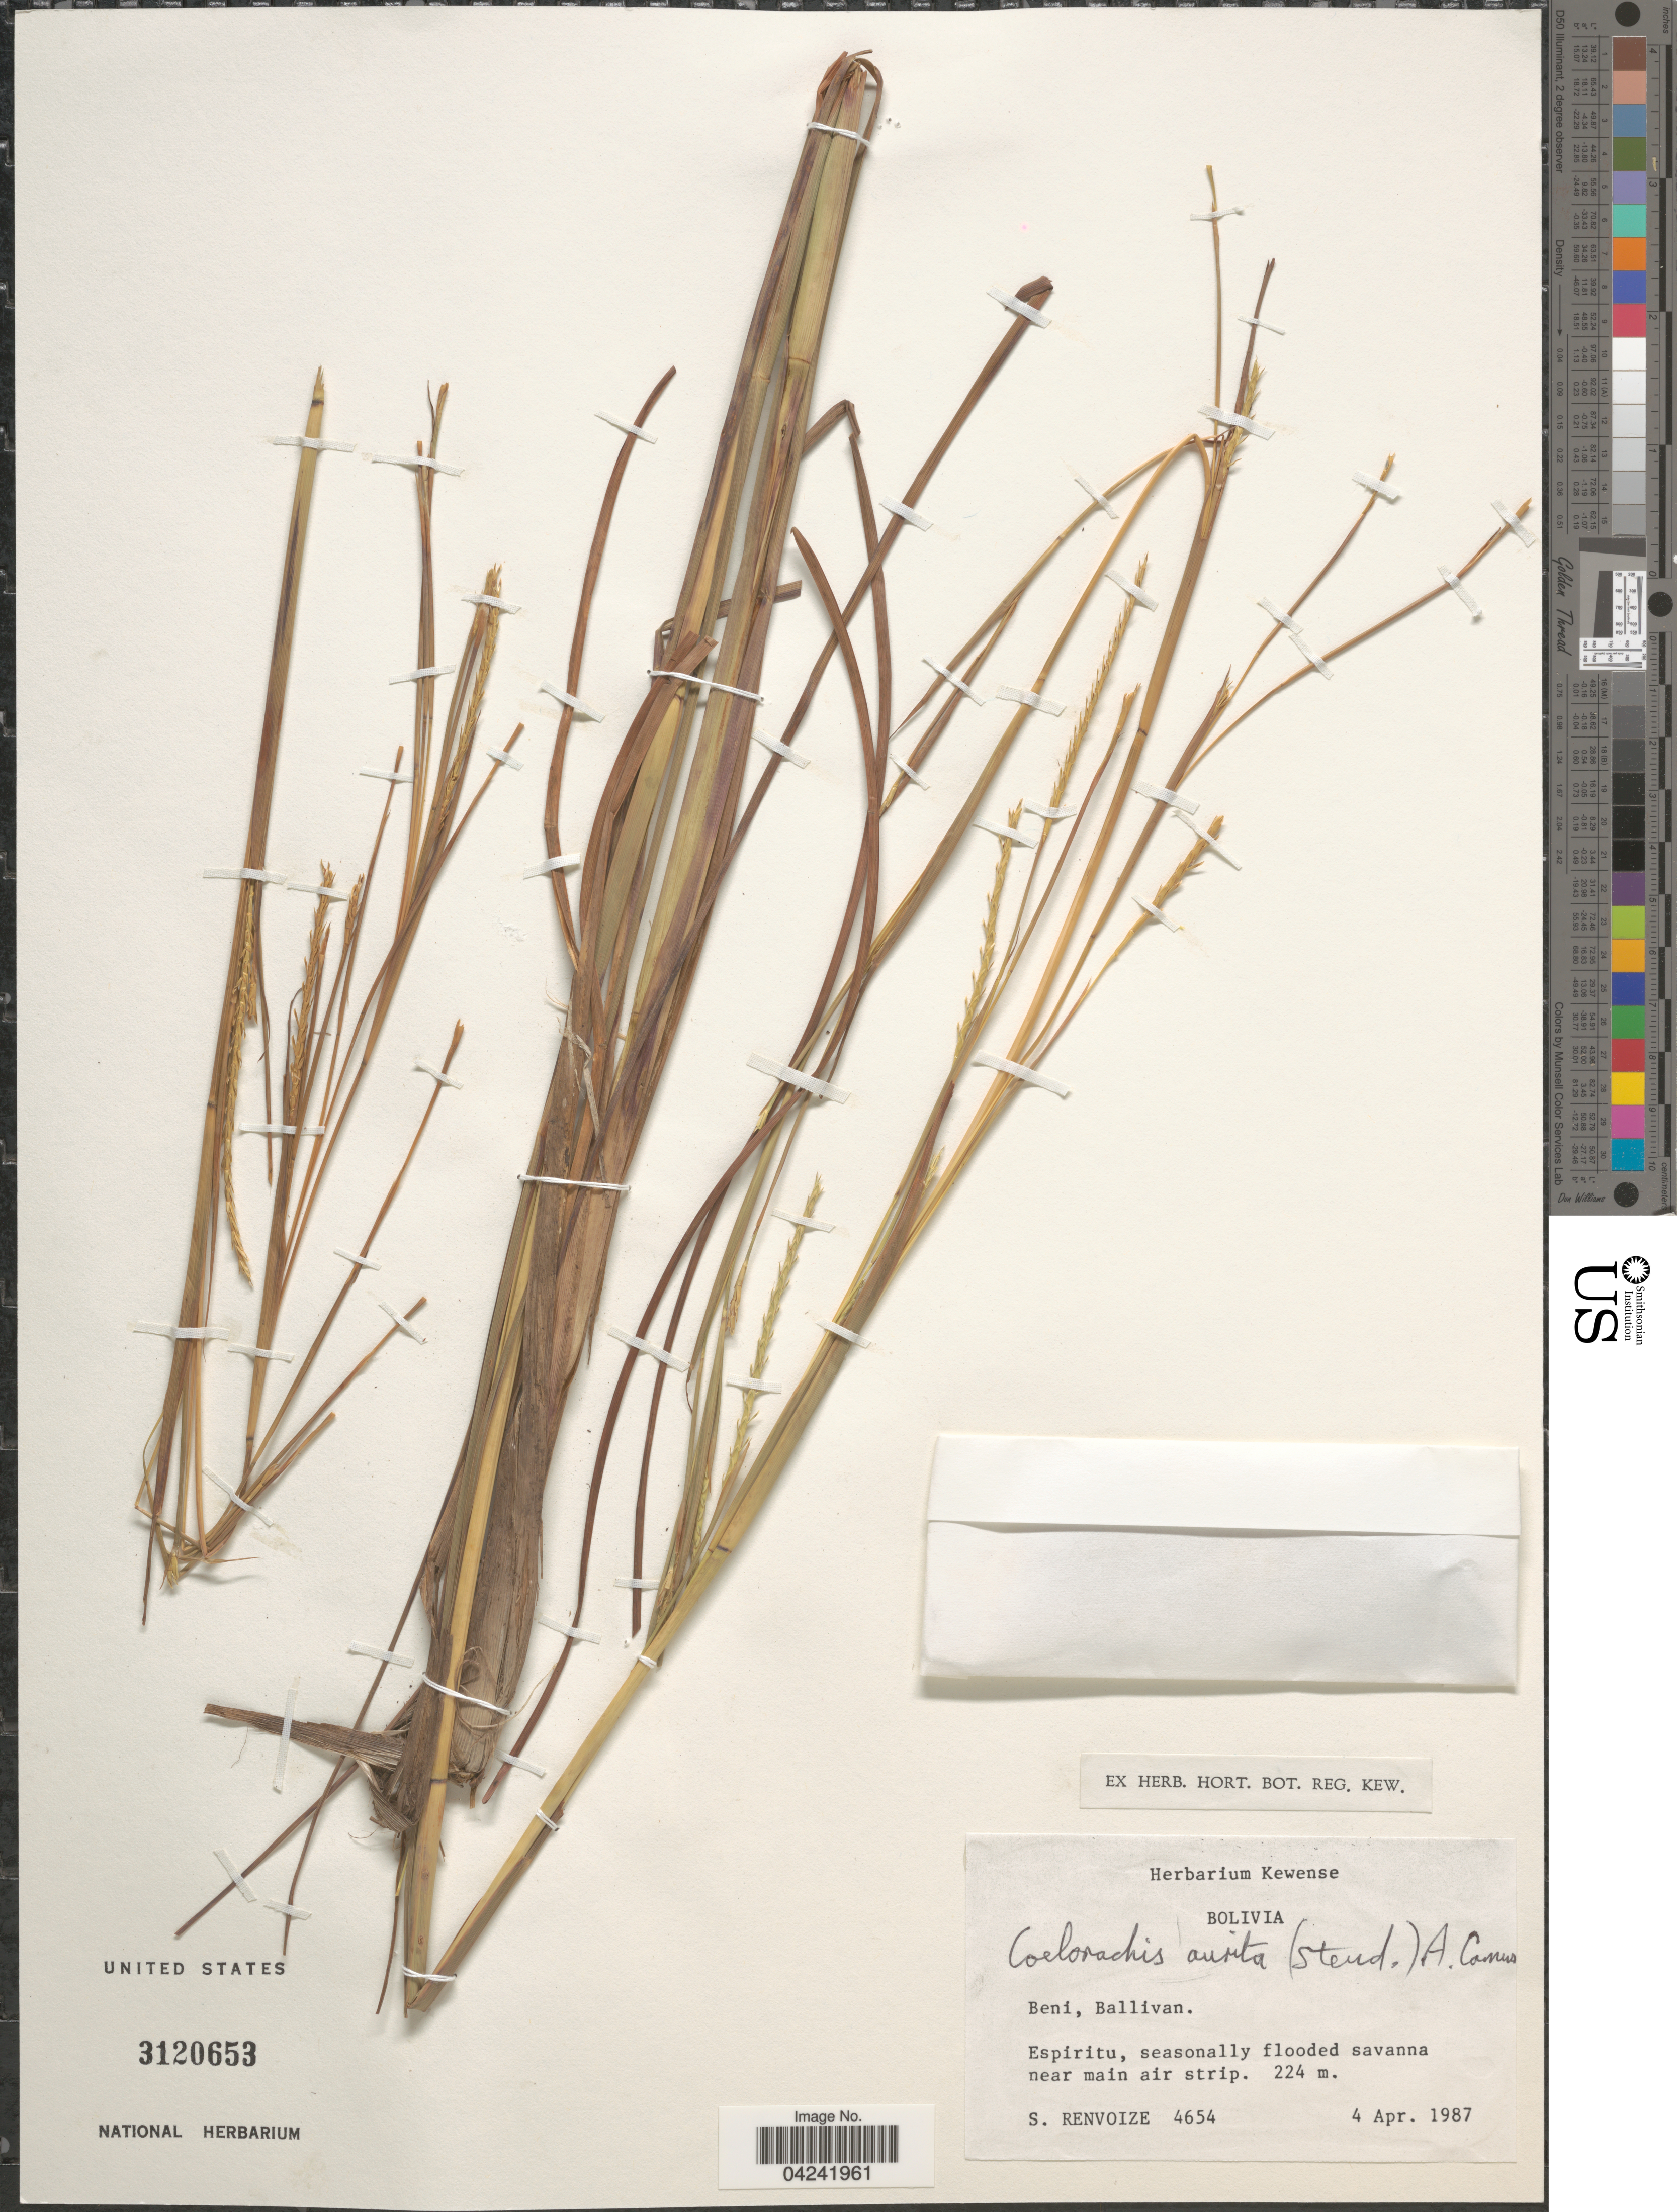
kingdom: Plantae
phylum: Tracheophyta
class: Liliopsida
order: Poales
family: Poaceae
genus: Mnesithea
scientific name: Mnesithea aurita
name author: (Steud.) de Koning & Sosef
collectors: S. A. Renvoize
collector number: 4654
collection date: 1987-04-04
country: Bolivia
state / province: Beni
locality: Ballivan. Espiritu, seasonally flooded savanna near main air strip.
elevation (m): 224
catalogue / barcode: US 3120653